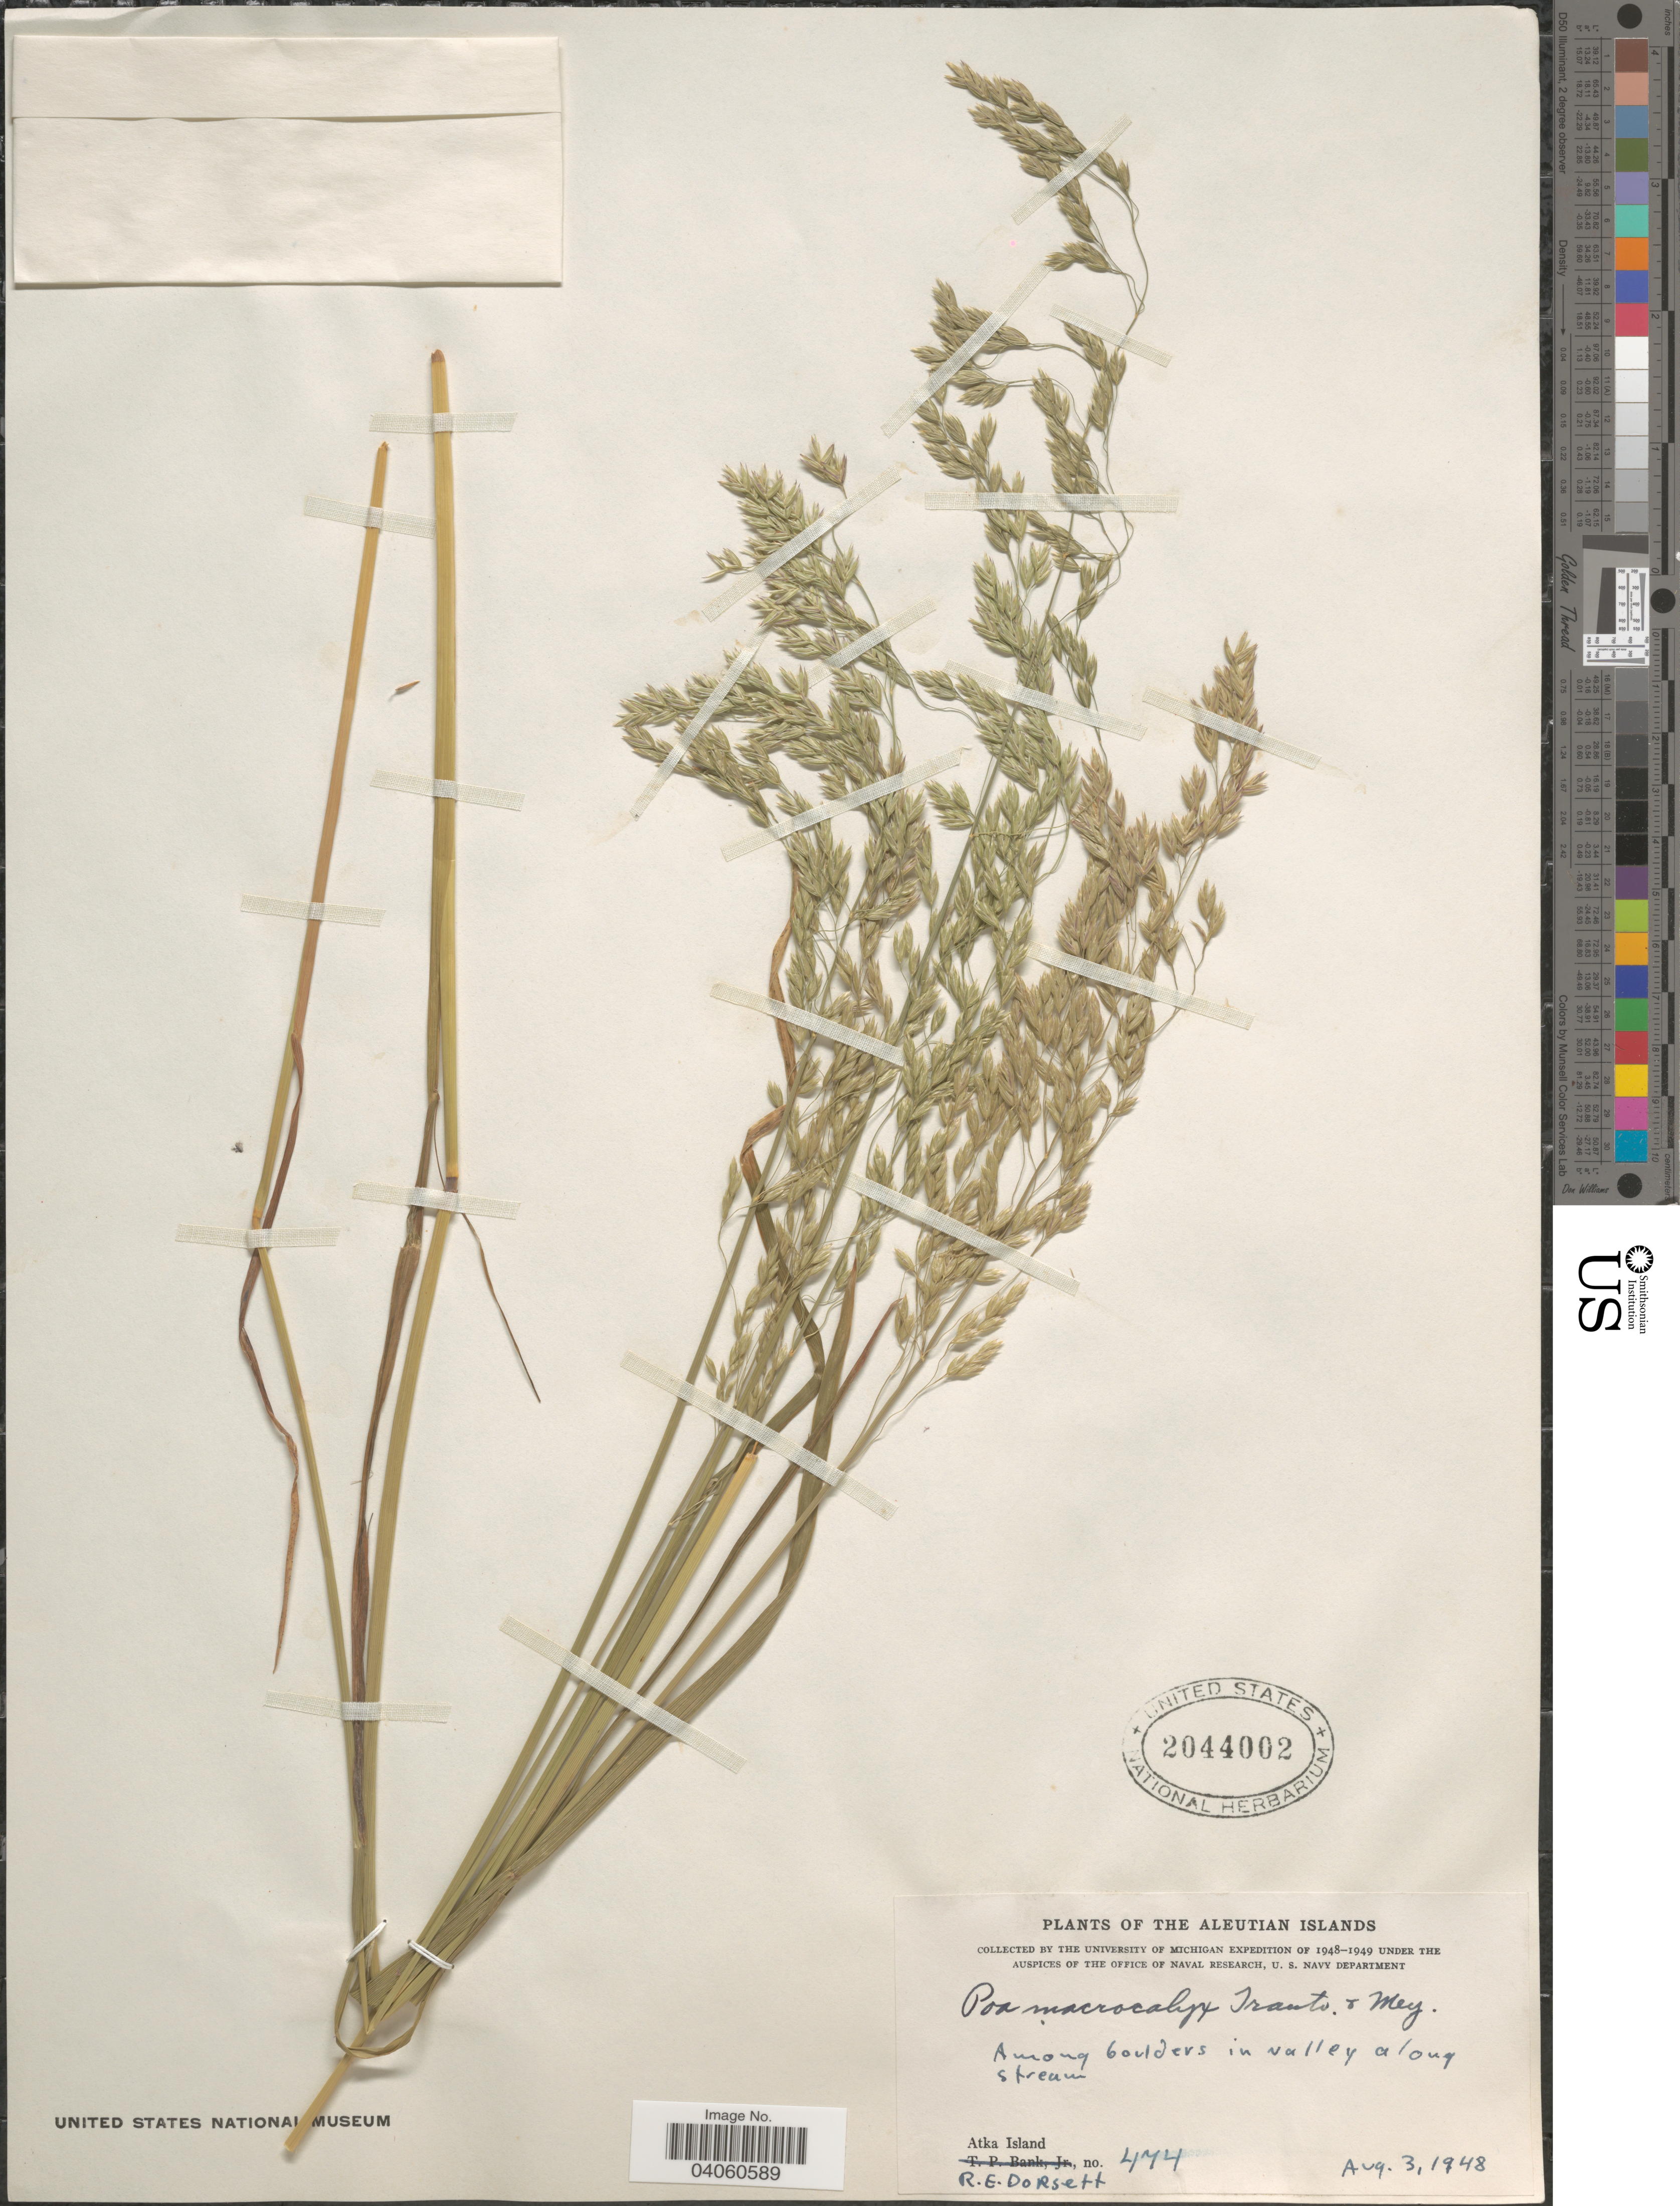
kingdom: Plantae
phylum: Tracheophyta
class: Liliopsida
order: Poales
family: Poaceae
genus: Poa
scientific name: Poa macrocalyx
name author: Trautv. & C.A. Mey.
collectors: R. Dorsett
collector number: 474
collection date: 1948-08-03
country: United States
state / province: Alaska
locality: The Aleutian Islands. Among boulders in valley along stream. Atka Island.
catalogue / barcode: US 2044002